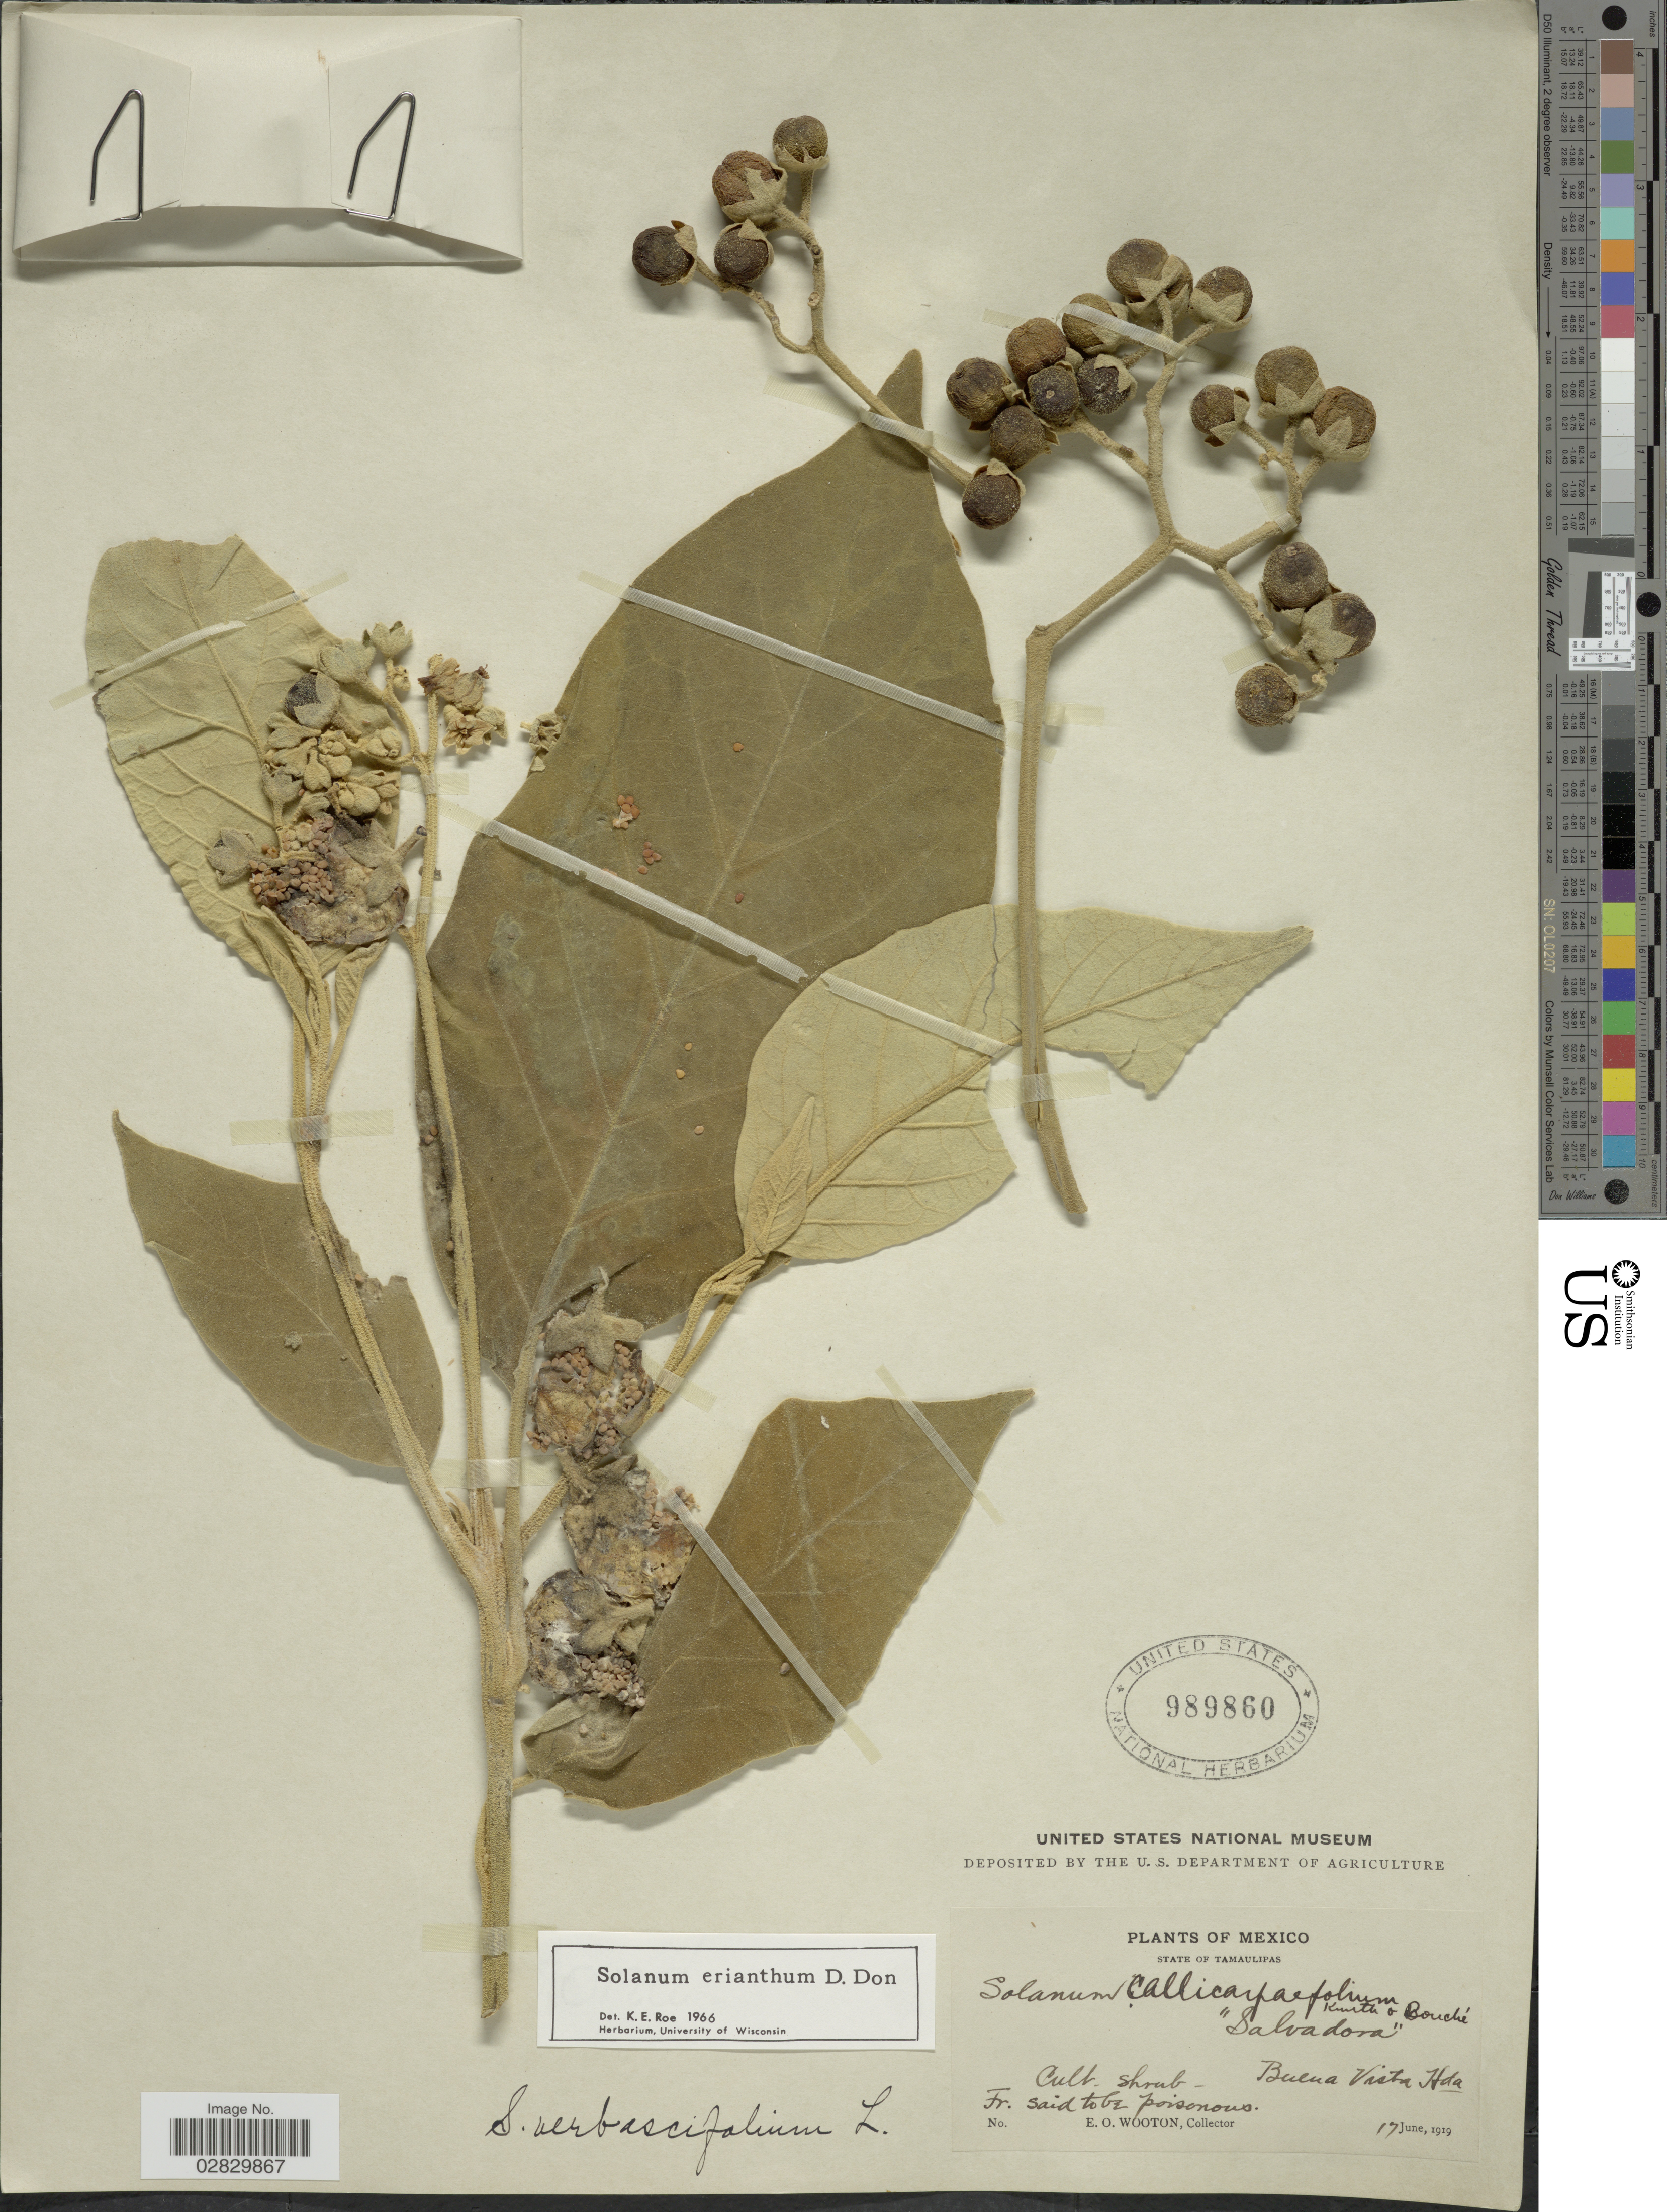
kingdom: Plantae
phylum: Tracheophyta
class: Magnoliopsida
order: Solanales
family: Solanaceae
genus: Solanum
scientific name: Solanum erianthum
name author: D. Don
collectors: E. O. Wooton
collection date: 1919-06-17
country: Mexico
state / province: Tamaulipas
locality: Buena Vista Hda.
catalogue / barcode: US 989860